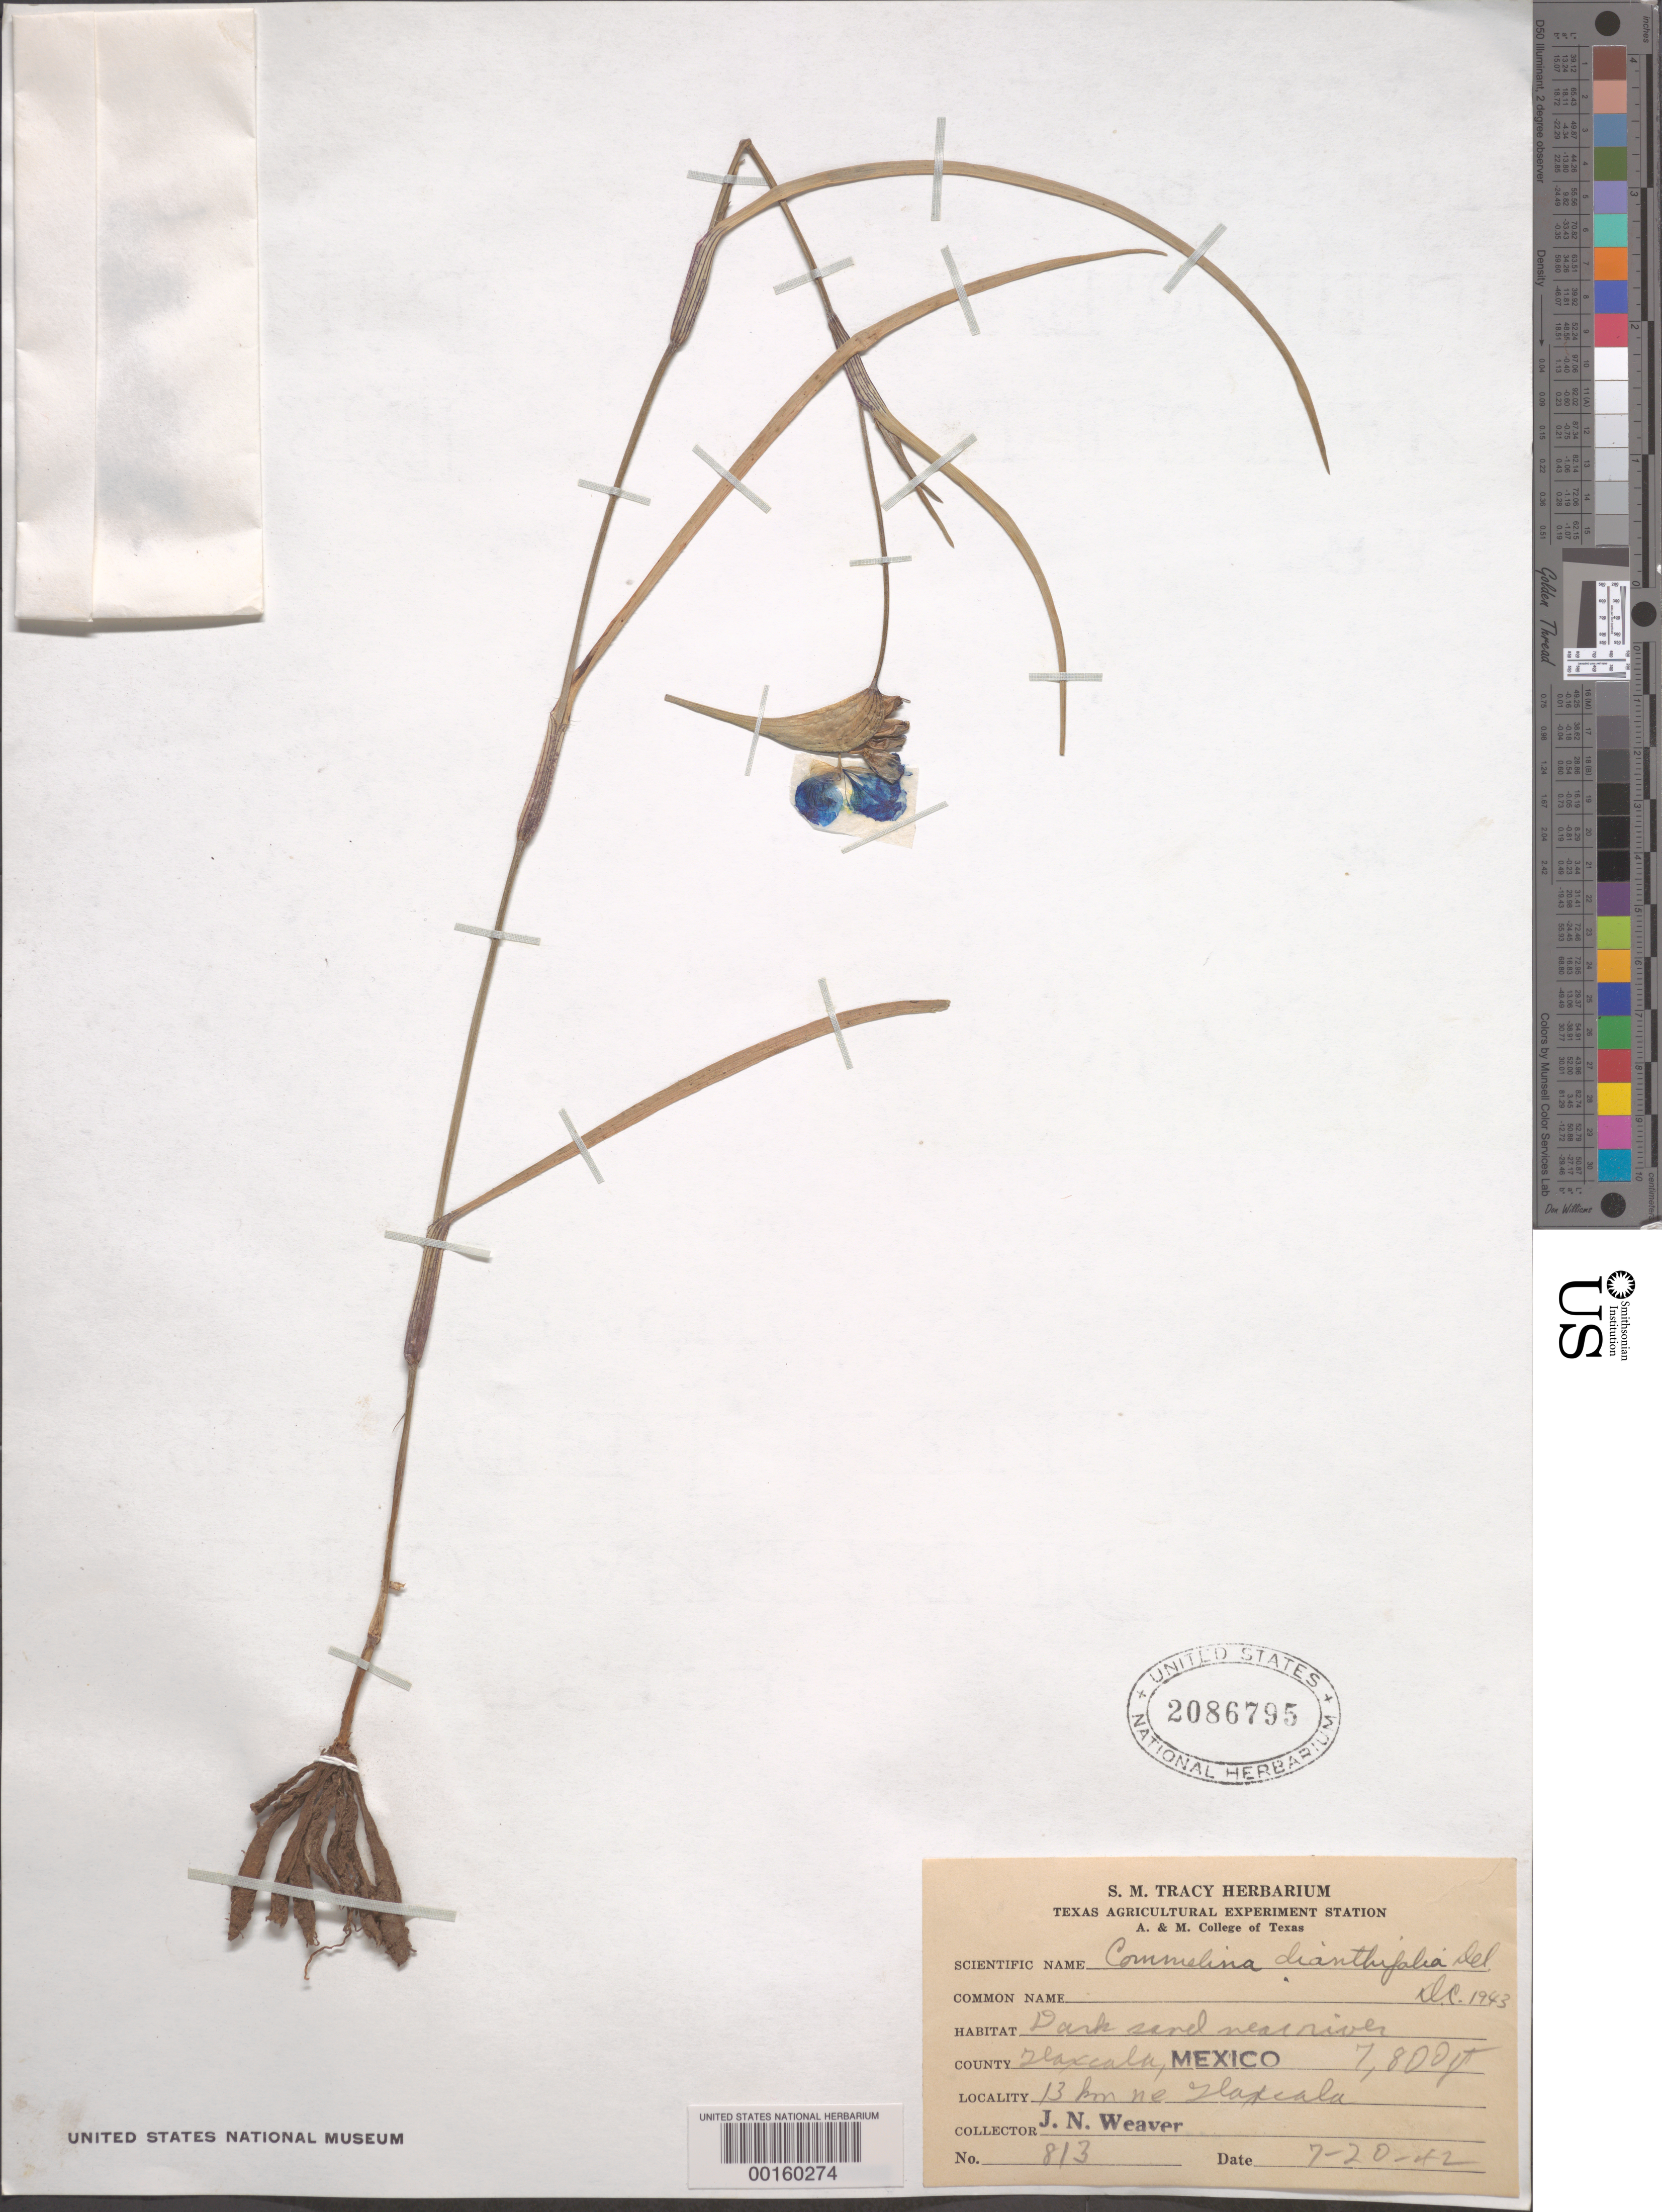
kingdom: Plantae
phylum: Tracheophyta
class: Liliopsida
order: Commelinales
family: Commelinaceae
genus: Commelina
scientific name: Commelina dianthifolia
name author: Redouté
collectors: J. N. Weaver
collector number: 813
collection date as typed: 20 Jul 1942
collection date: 1942-07-20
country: Mexico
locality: NE of glaxcala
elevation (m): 2379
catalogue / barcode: US 2086795